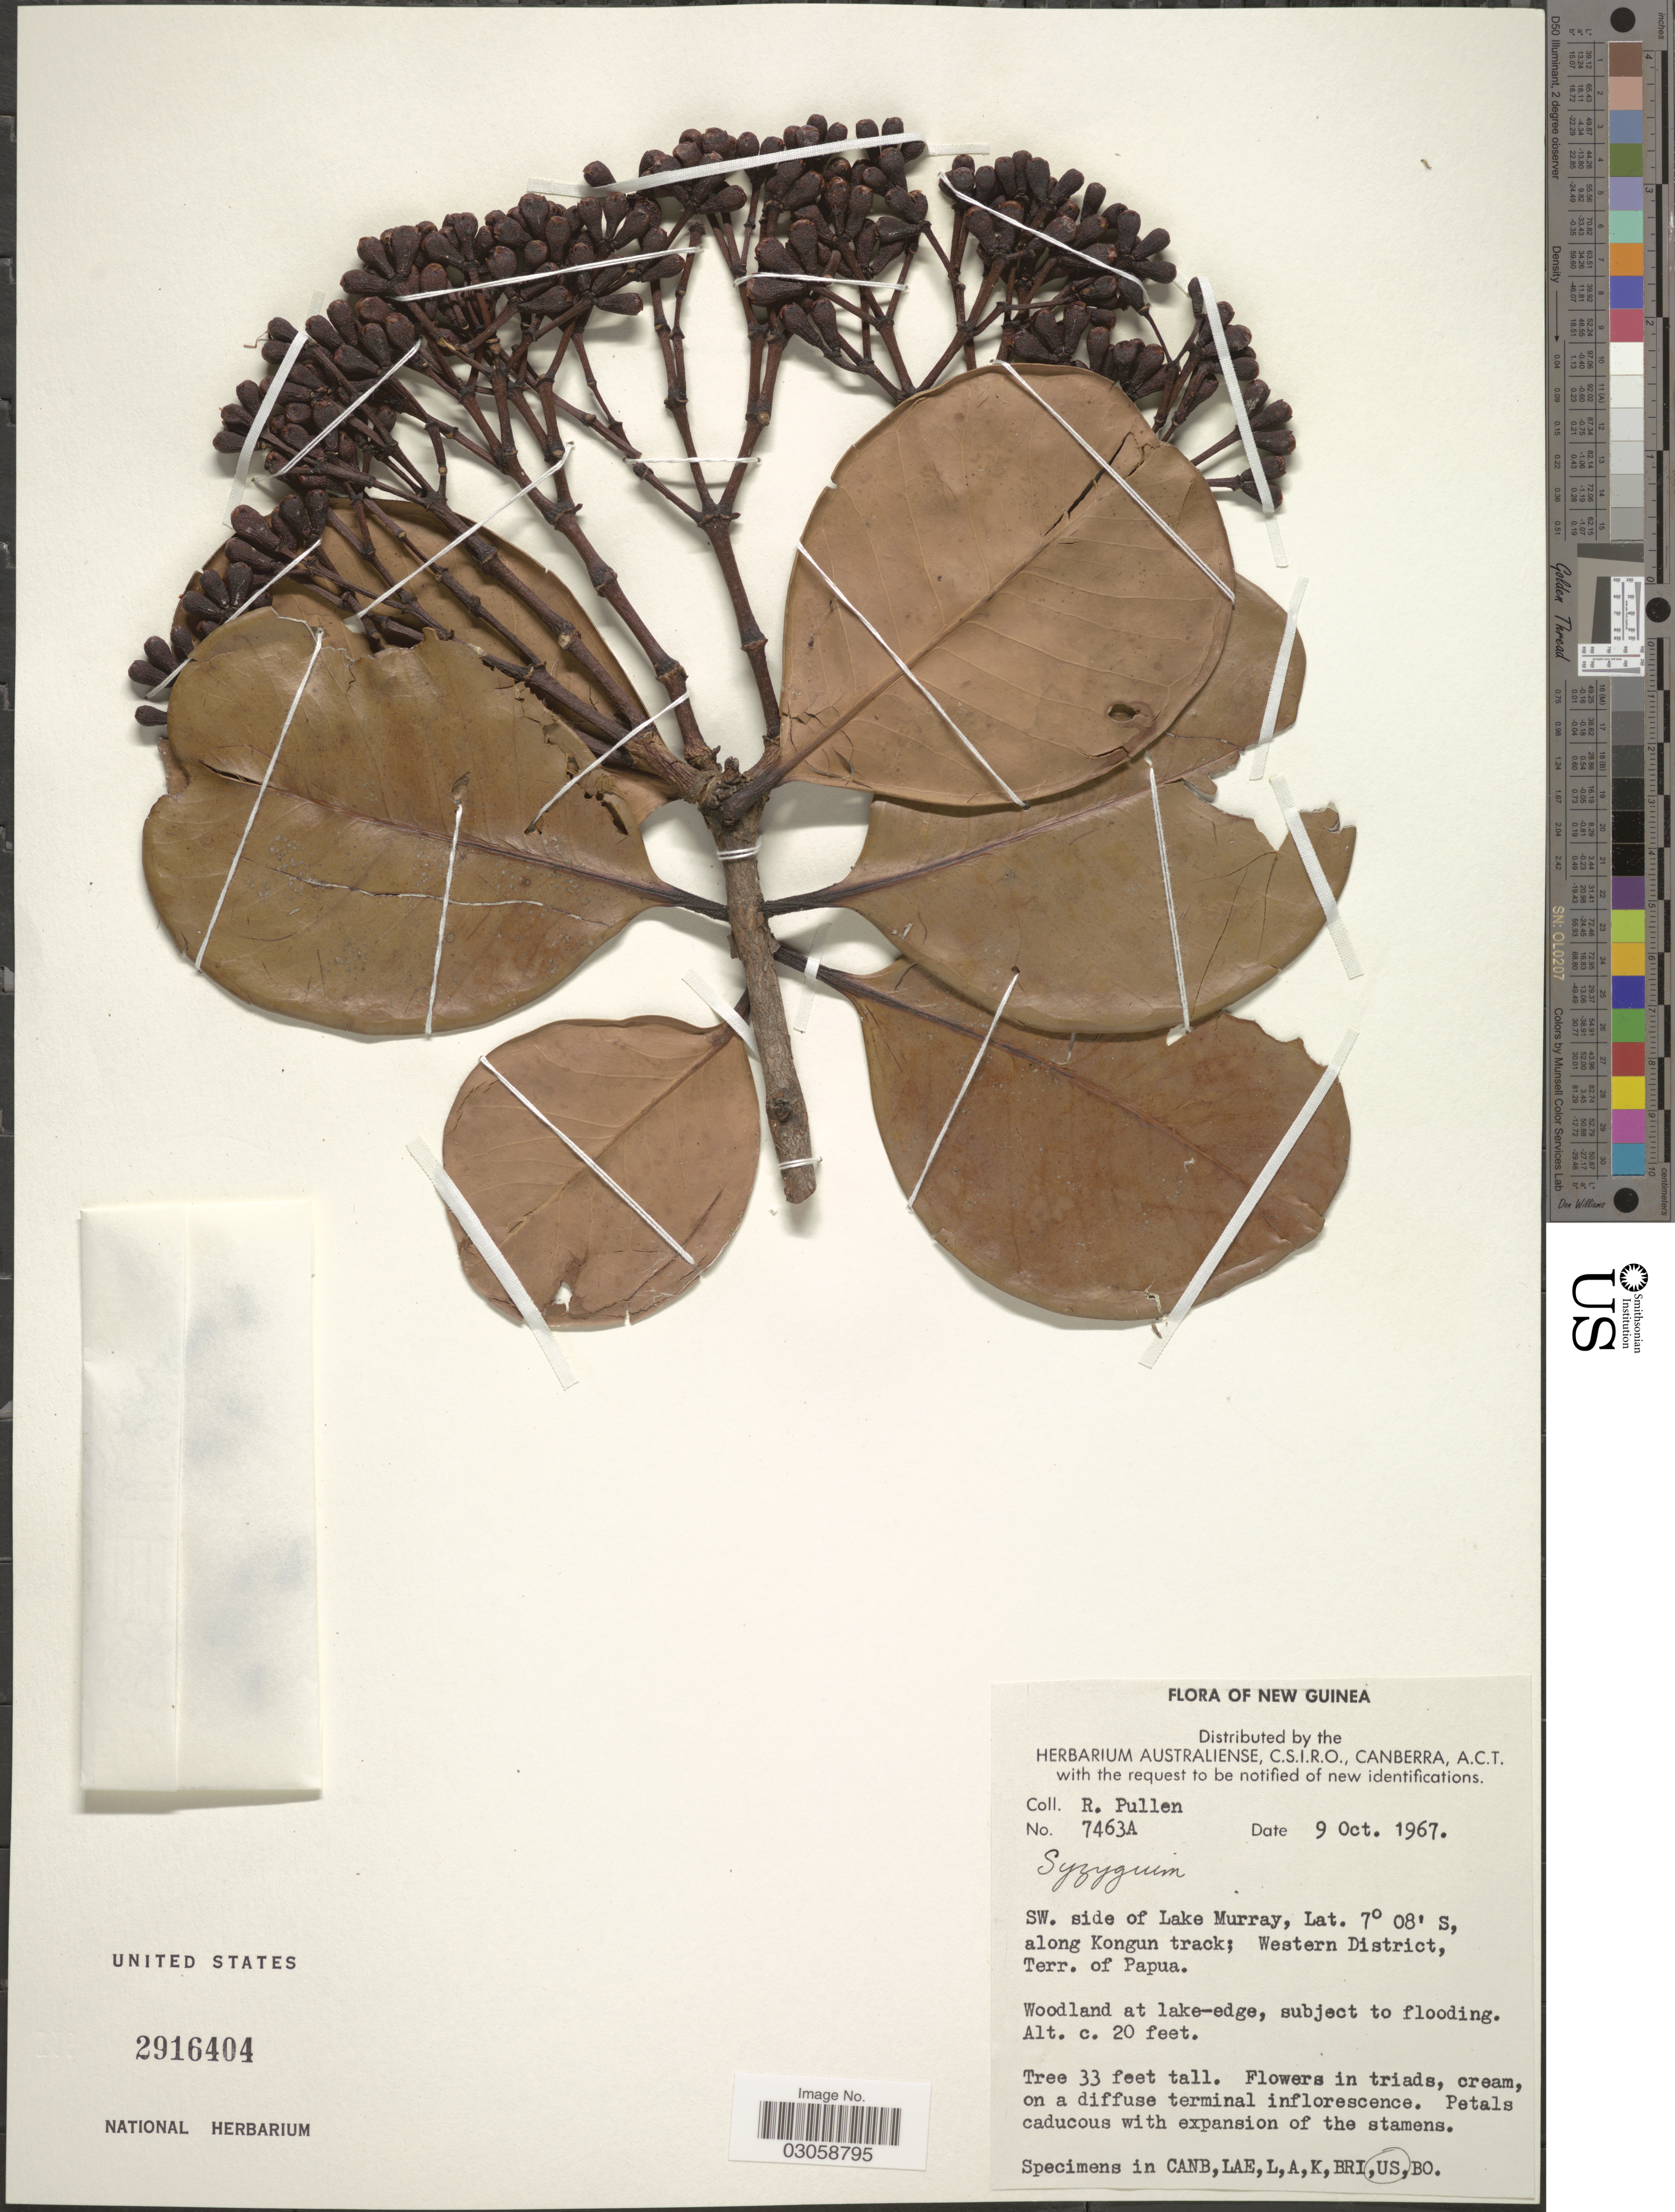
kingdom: Plantae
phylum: Tracheophyta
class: Magnoliopsida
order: Myrtales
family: Myrtaceae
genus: Syzygium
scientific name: Syzygium sp.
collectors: R. Pullen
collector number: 7463A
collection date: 1967-10-09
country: Papua New Guinea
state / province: Manus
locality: New Guinea, SW. side of Lake Murray, along Kongun track; Western District, Terr. of Papua.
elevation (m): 6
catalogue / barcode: US 2916404